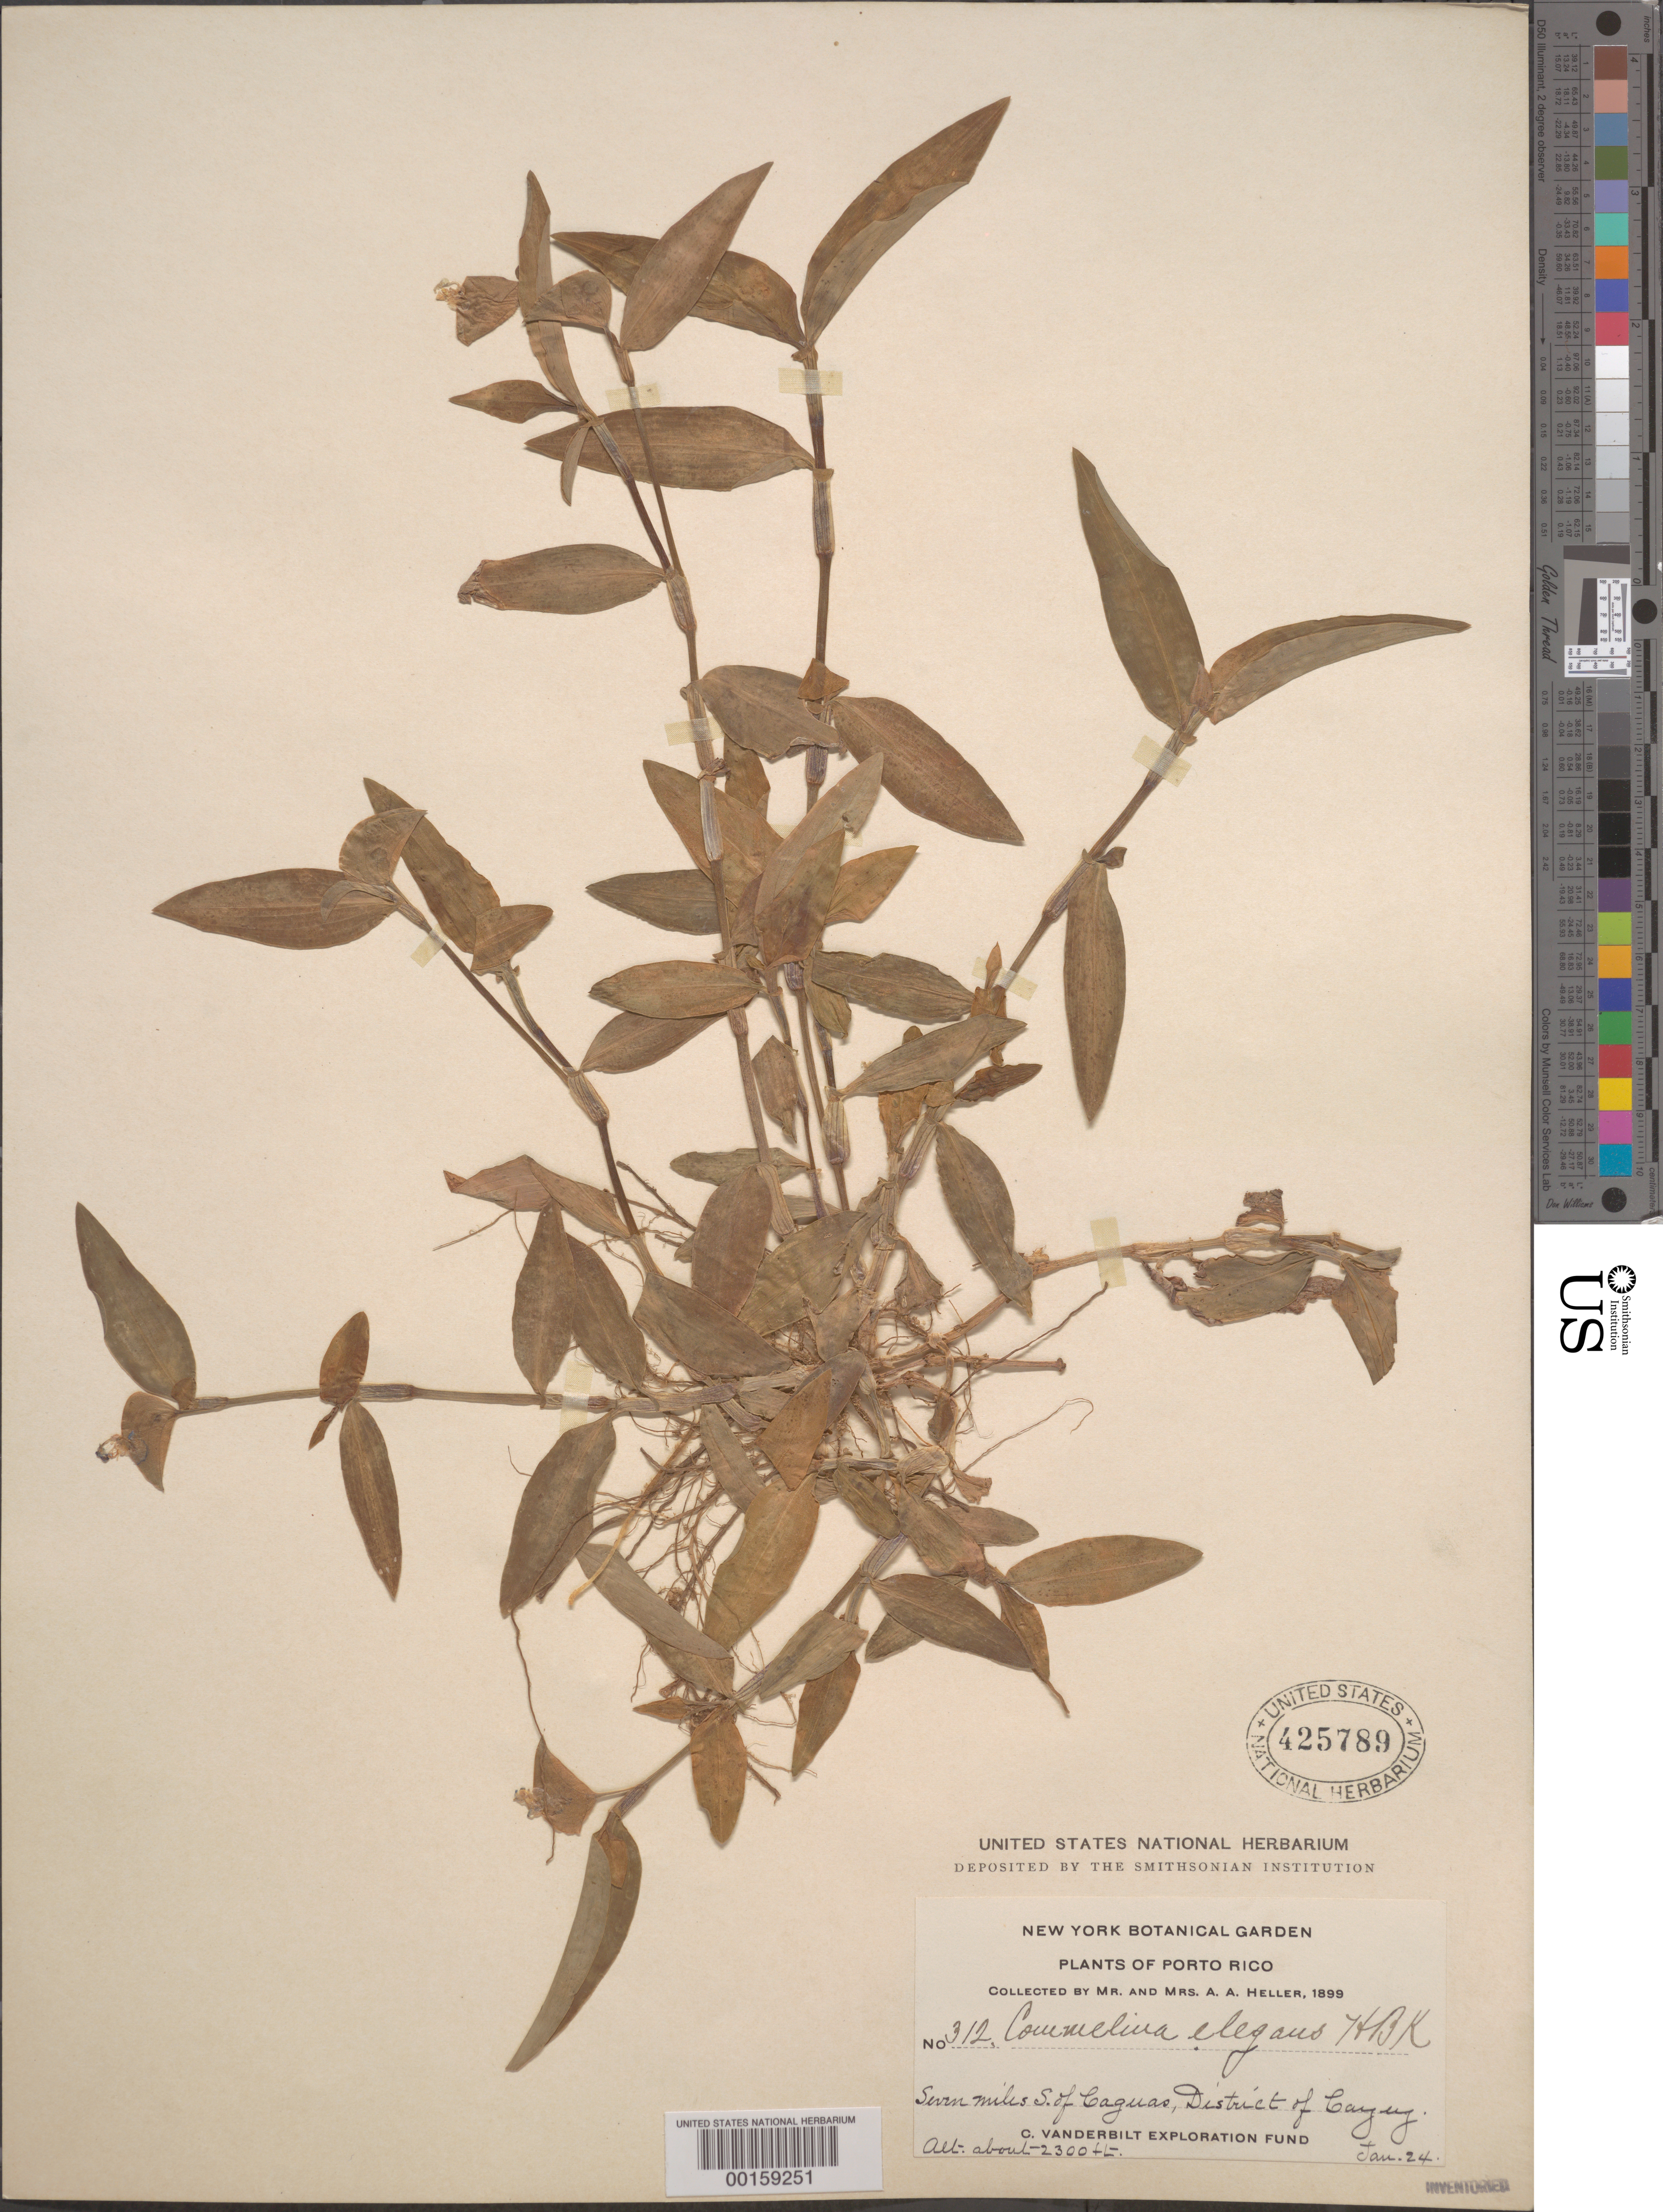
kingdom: Plantae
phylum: Tracheophyta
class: Liliopsida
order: Commelinales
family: Commelinaceae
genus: Commelina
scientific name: Commelina erecta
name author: L.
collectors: A. A. Heller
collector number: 312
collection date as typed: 24 Jan 1899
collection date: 1899-01-24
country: Puerto Rico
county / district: Cayey Mun.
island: Greater Antilles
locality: Seven mills; s of caguas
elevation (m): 702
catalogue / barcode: US 425789